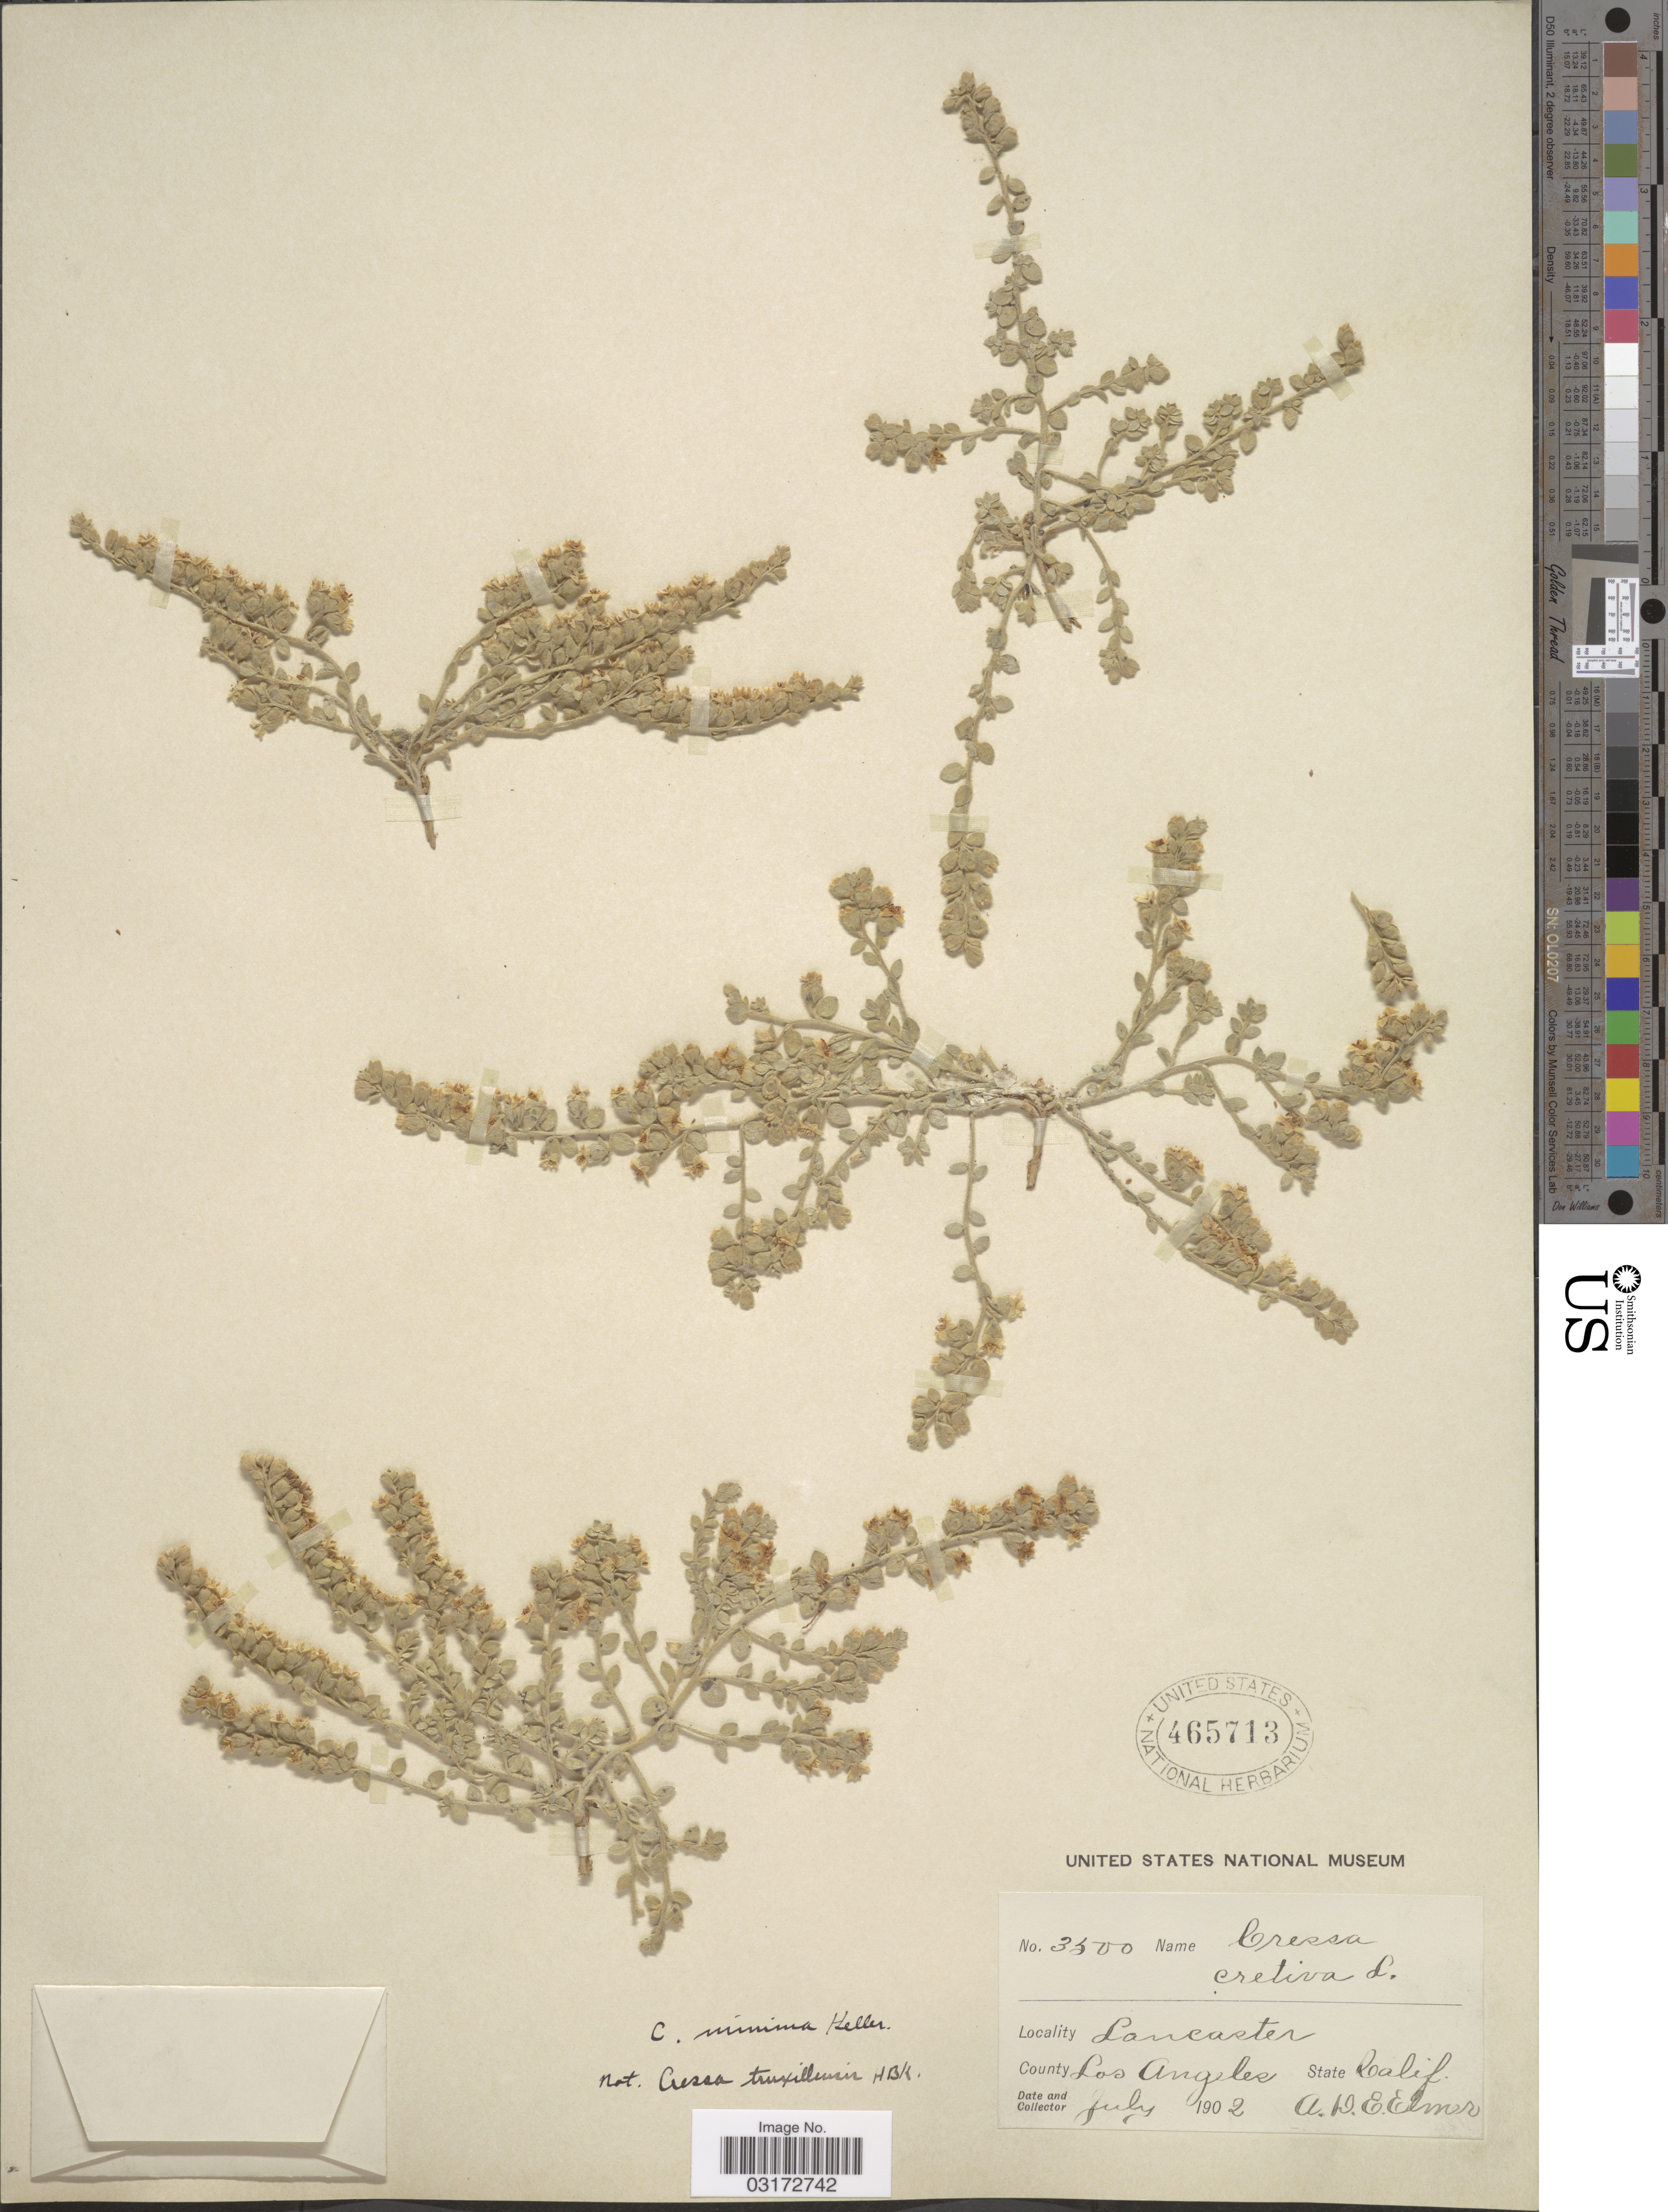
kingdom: Plantae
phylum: Tracheophyta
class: Magnoliopsida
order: Solanales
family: Convolvulaceae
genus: Cressa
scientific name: Cressa truxillensis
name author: Kunth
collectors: A. D. E. Elmer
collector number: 3500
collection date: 1902-07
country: United States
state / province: California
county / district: Los Angeles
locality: Lancaster. County Los Angeles. State Calif.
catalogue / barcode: US 465713